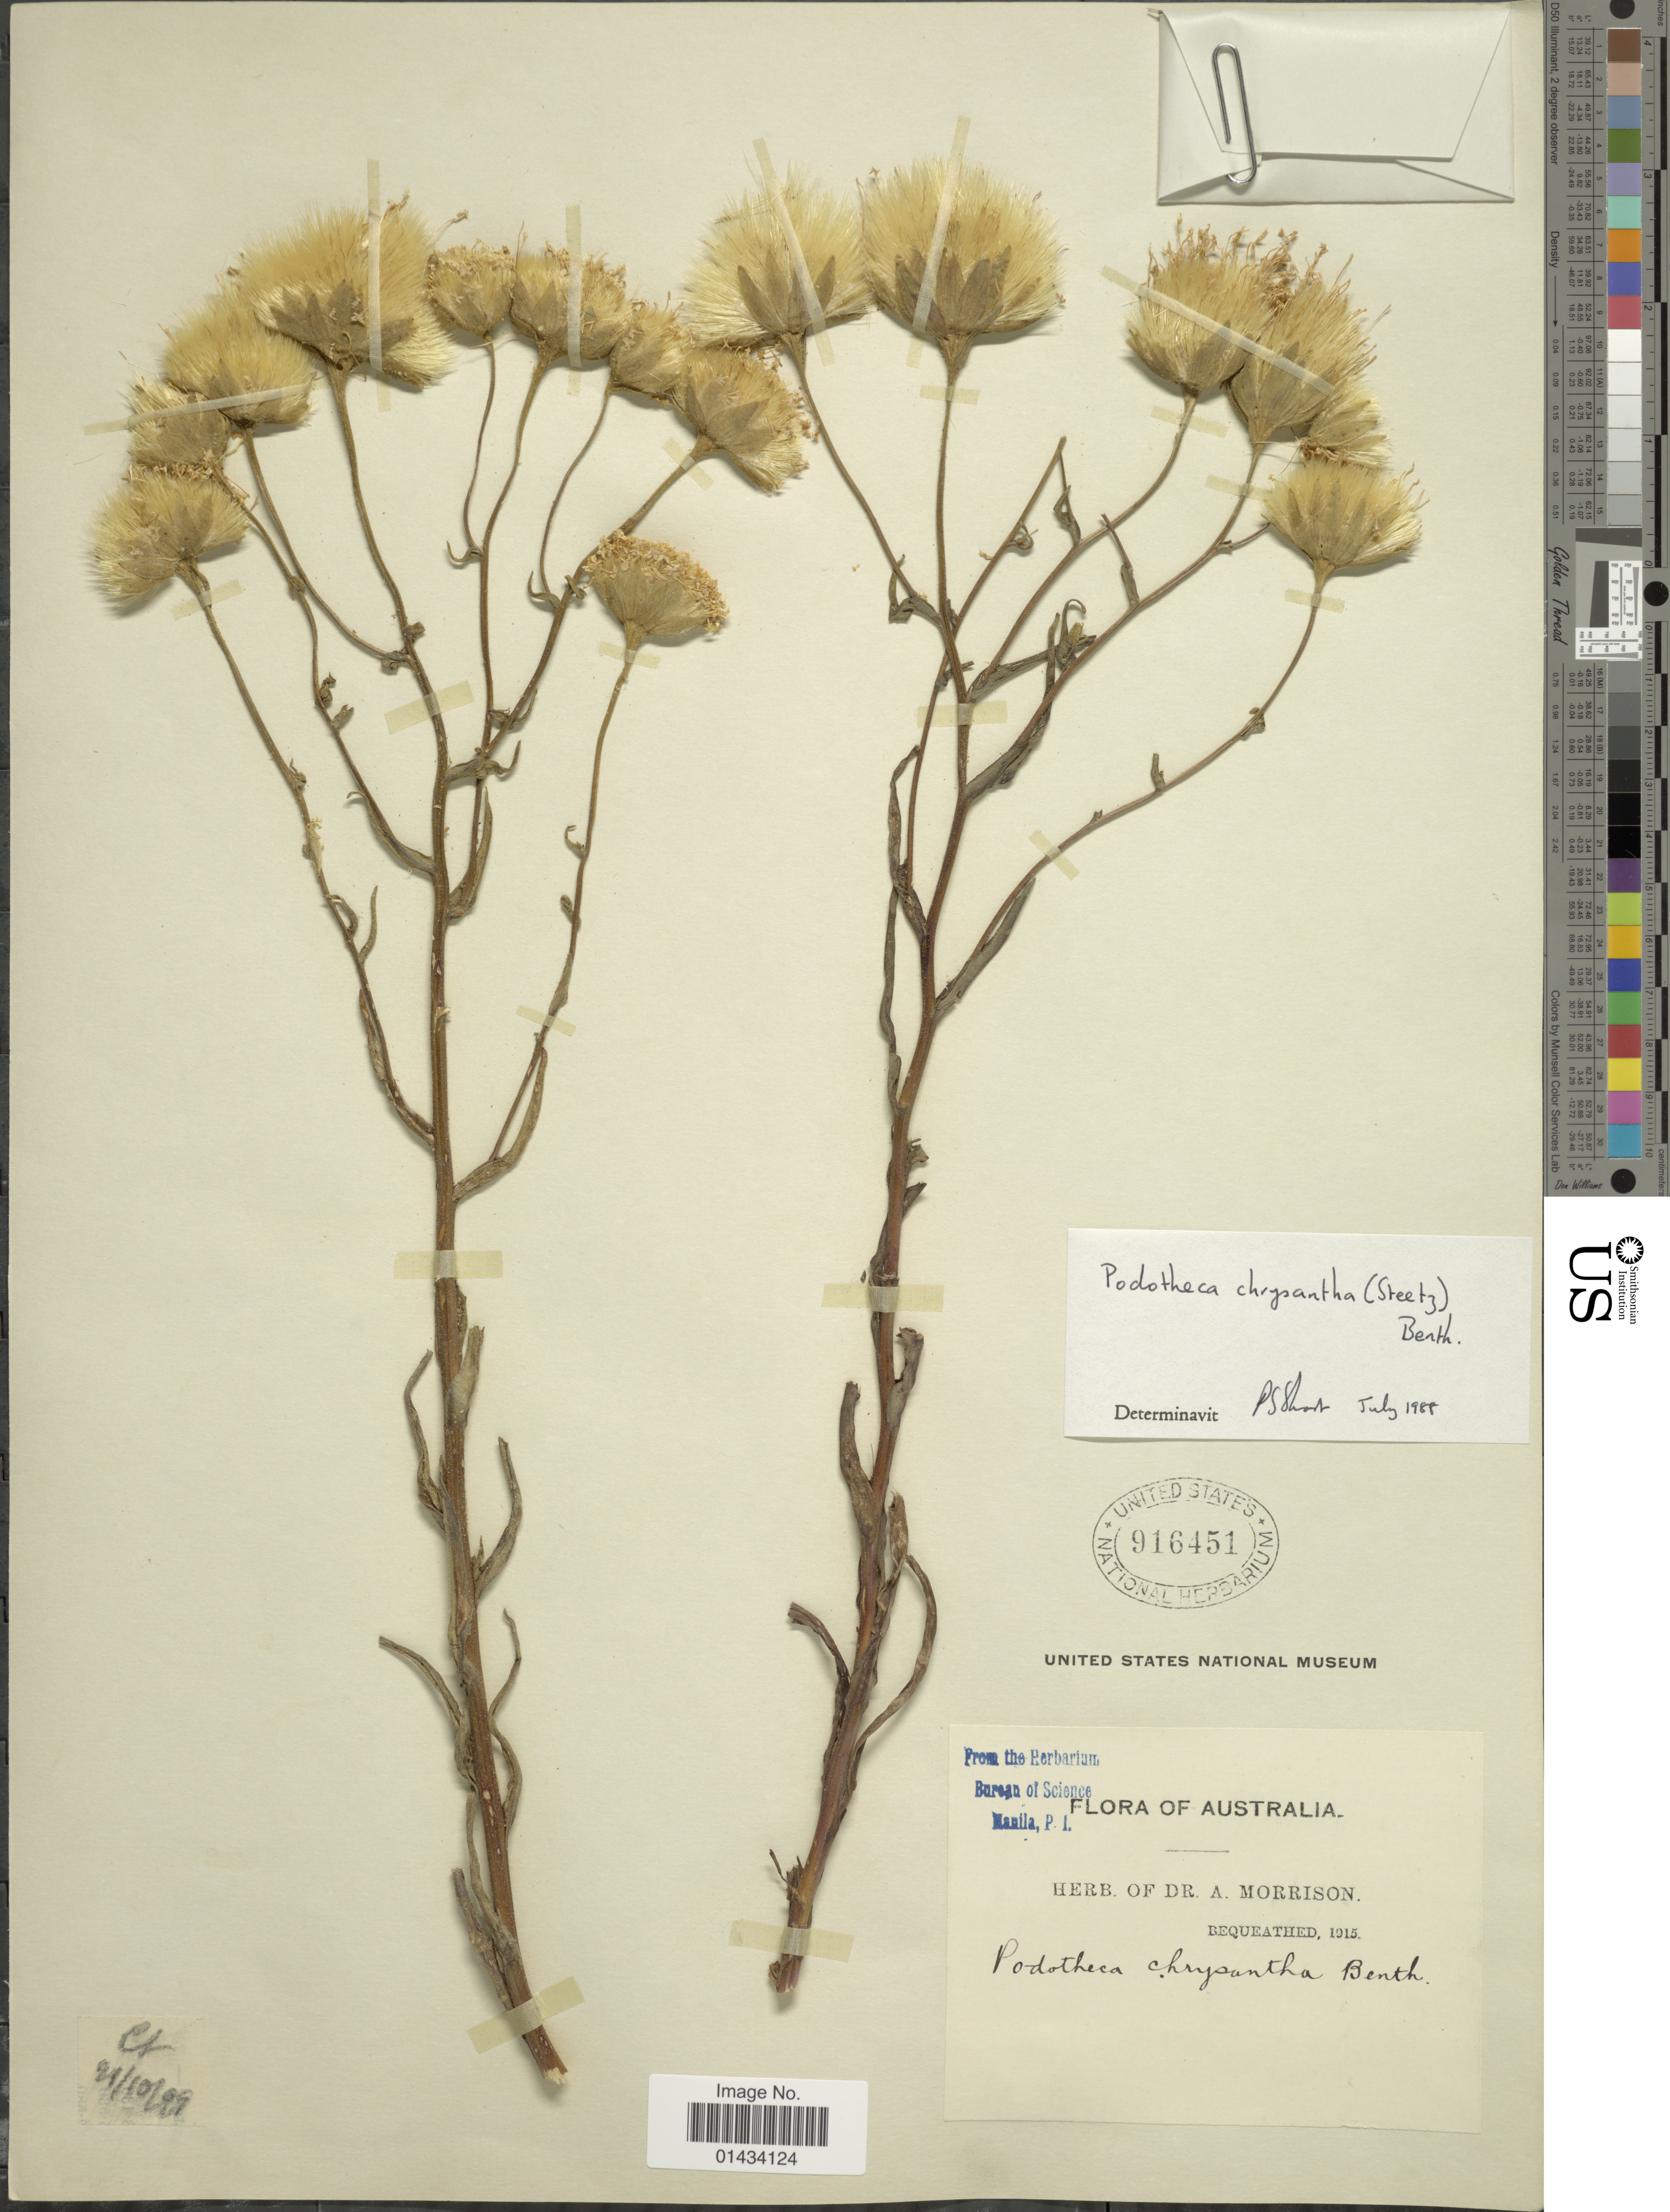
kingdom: Plantae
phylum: Tracheophyta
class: Magnoliopsida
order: Asterales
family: Asteraceae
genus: Podotheca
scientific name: Podotheca chrysantha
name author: (Steetz) Benth.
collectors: ex herb. Dr. A. Morrison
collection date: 1915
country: Australia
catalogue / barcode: US 916451